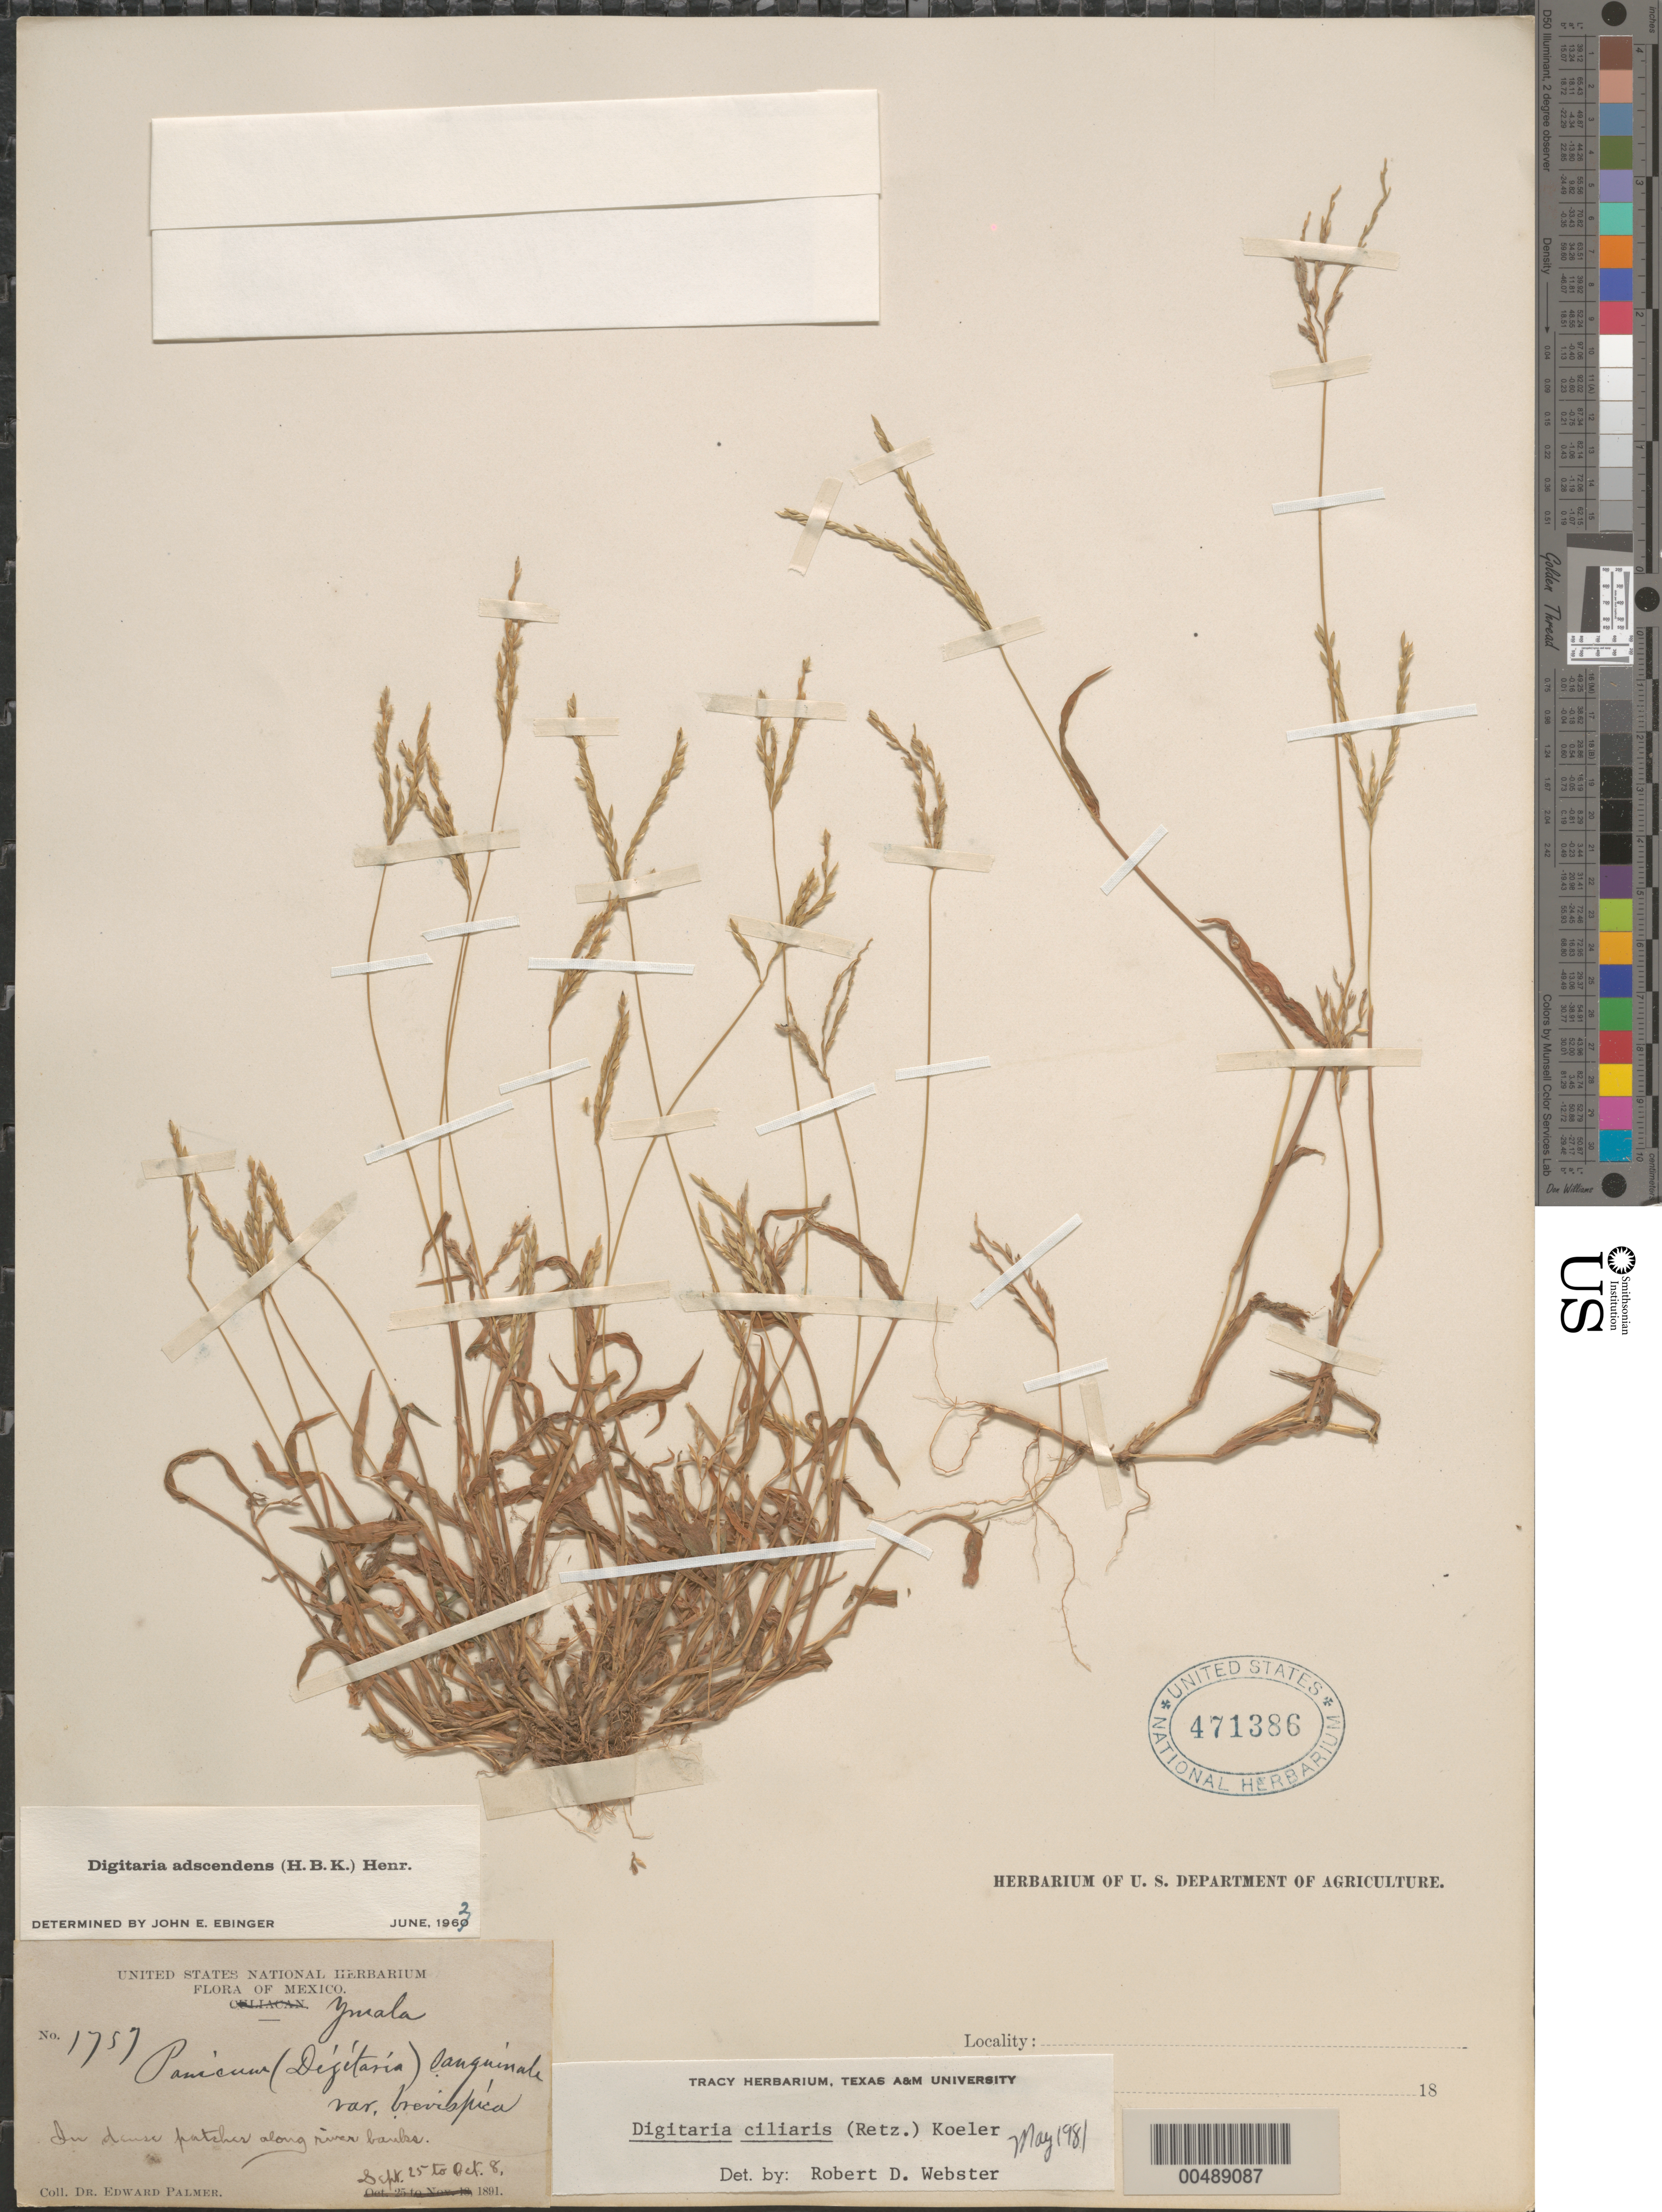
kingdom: Plantae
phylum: Tracheophyta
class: Liliopsida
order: Poales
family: Poaceae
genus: Digitaria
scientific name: Digitaria ciliaris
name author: (Retz.) Koeler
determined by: Webster, Robert D.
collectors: E. Palmer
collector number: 1757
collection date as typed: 25 Sep 1891 to 8 Oct 1891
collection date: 1891-09-25/1891-10-08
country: Mexico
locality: Ymala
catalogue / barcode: US 471386